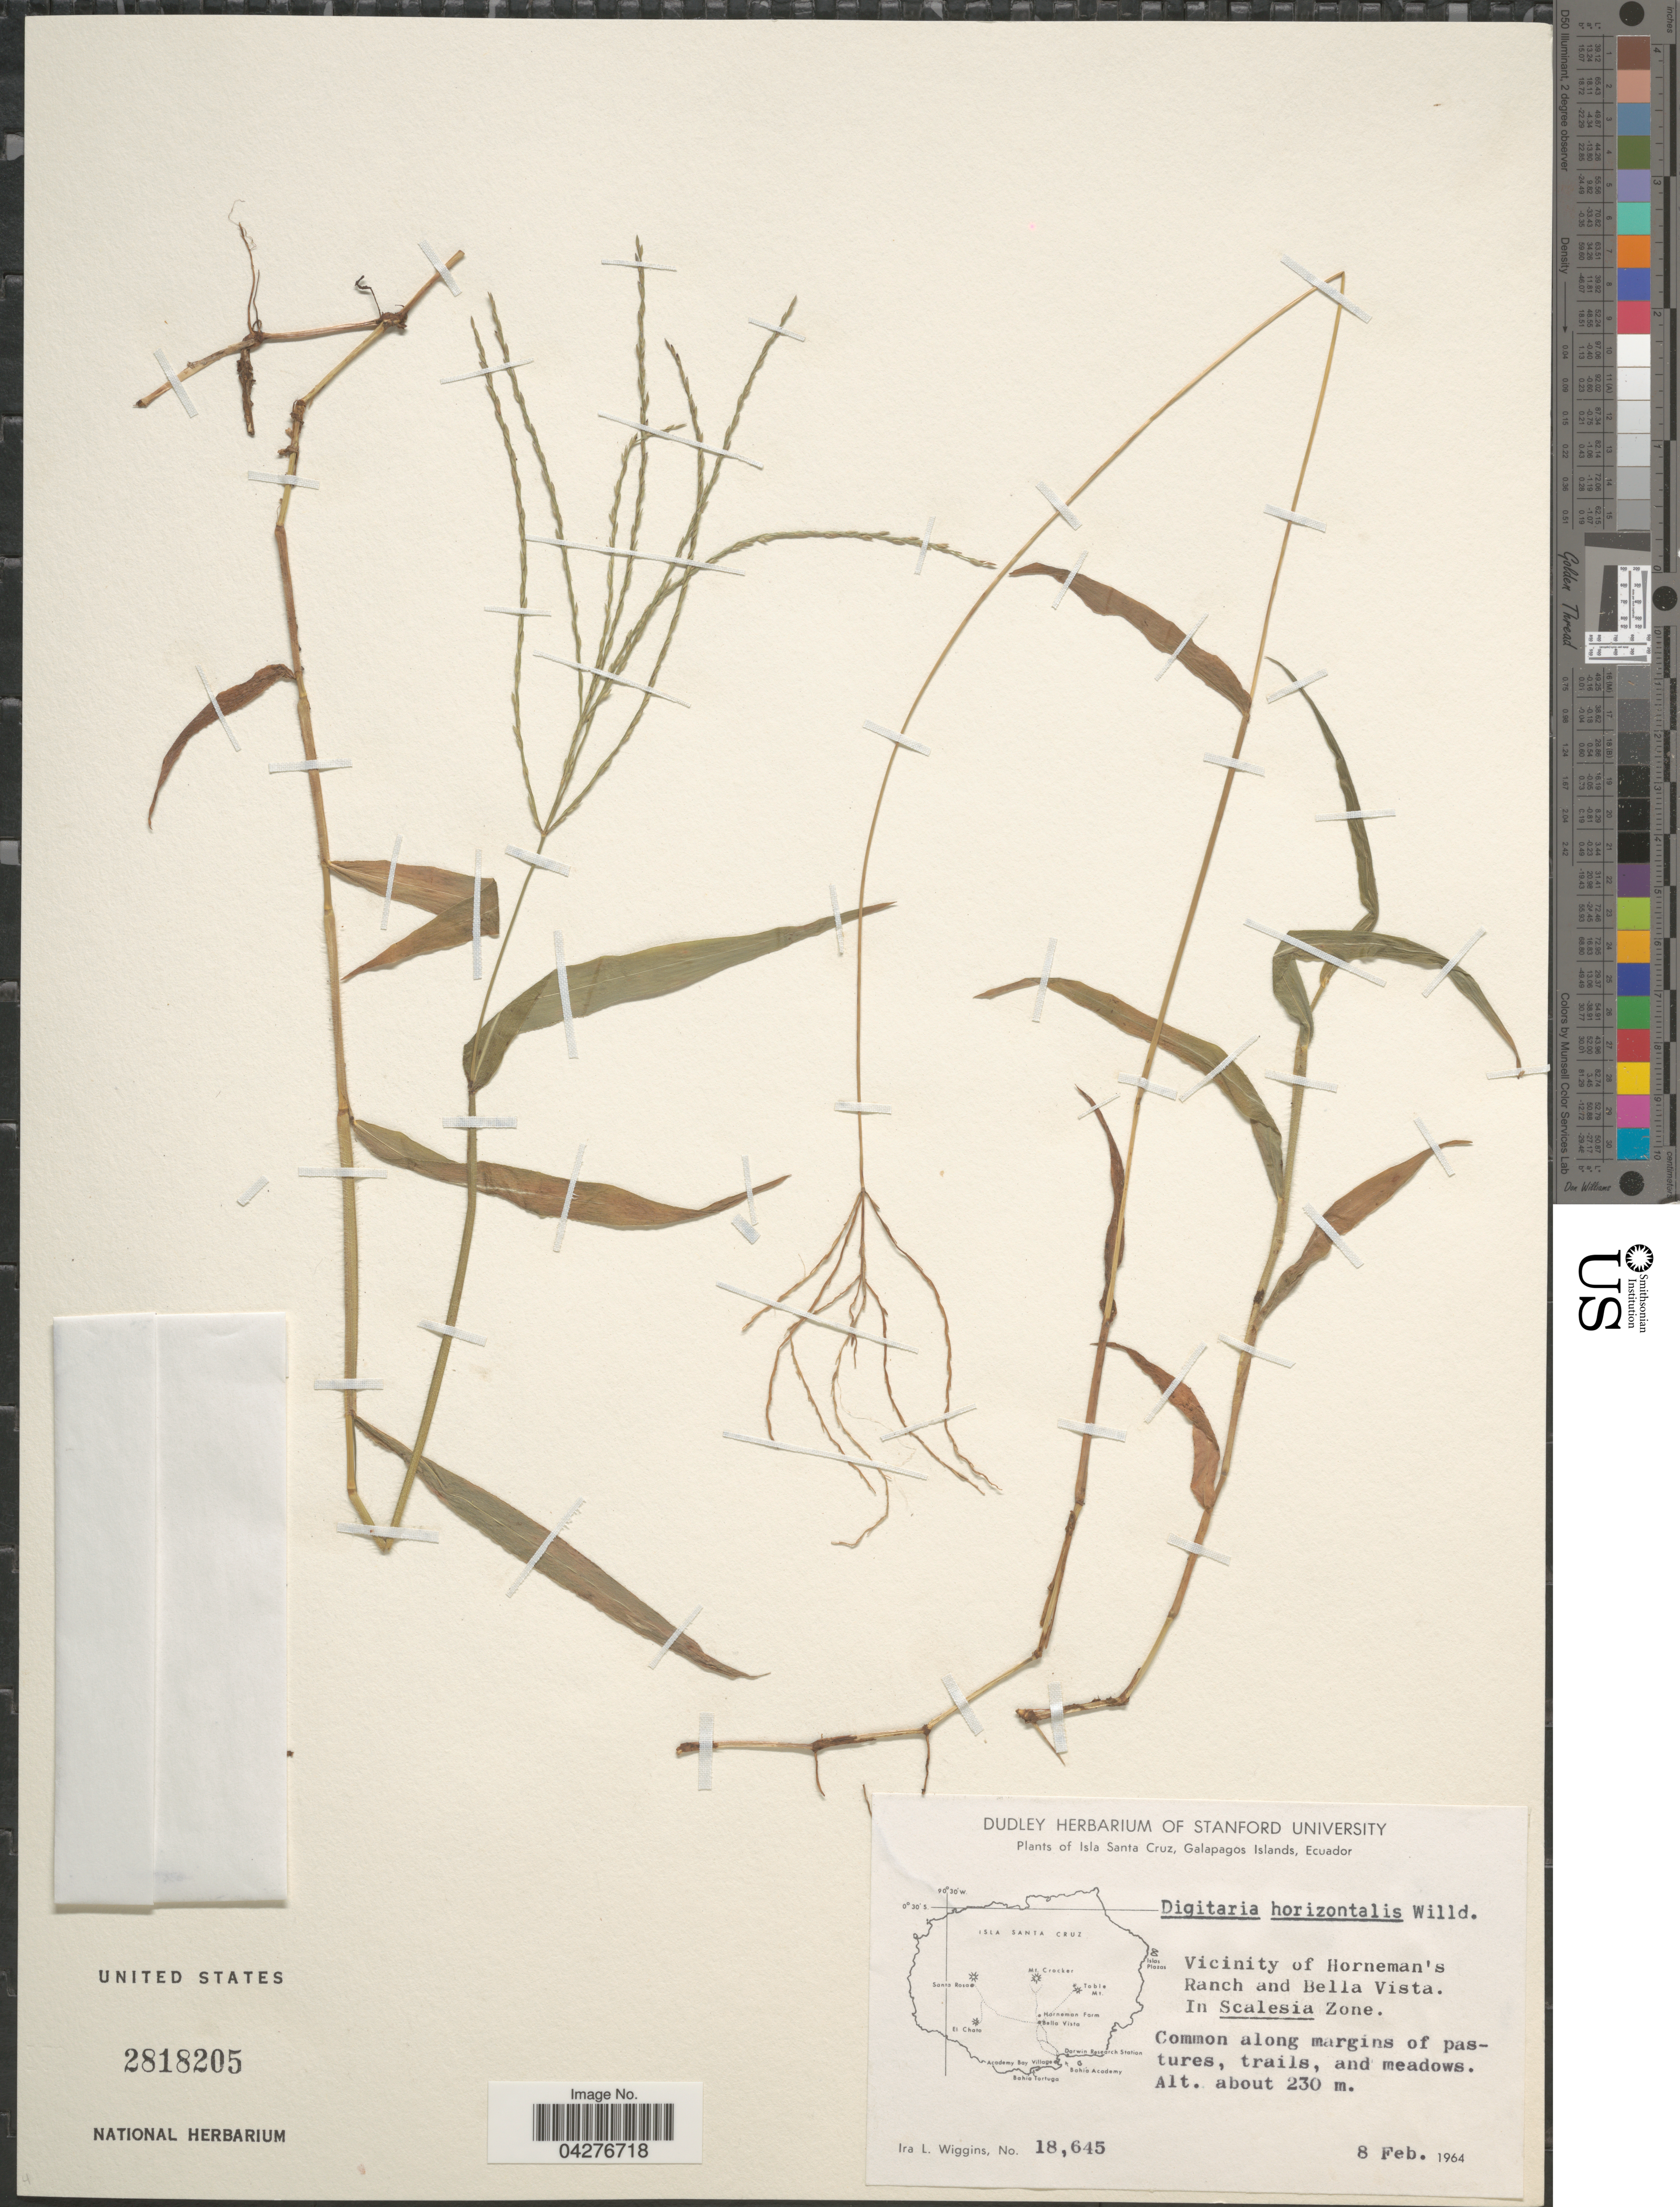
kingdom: Plantae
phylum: Tracheophyta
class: Liliopsida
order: Poales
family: Poaceae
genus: Digitaria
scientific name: Digitaria horizontalis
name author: Willd.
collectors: I. L. Wiggins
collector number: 18645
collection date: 1964-02-08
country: Ecuador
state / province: Colón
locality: Isla Santa Cruz, Galapagos Islands. Vicinity of Horneman's Ranch and Bella Vista. In Scalesia Zone. Common along margins of pastures, trails, and meadows.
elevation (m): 230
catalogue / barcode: US 2818205